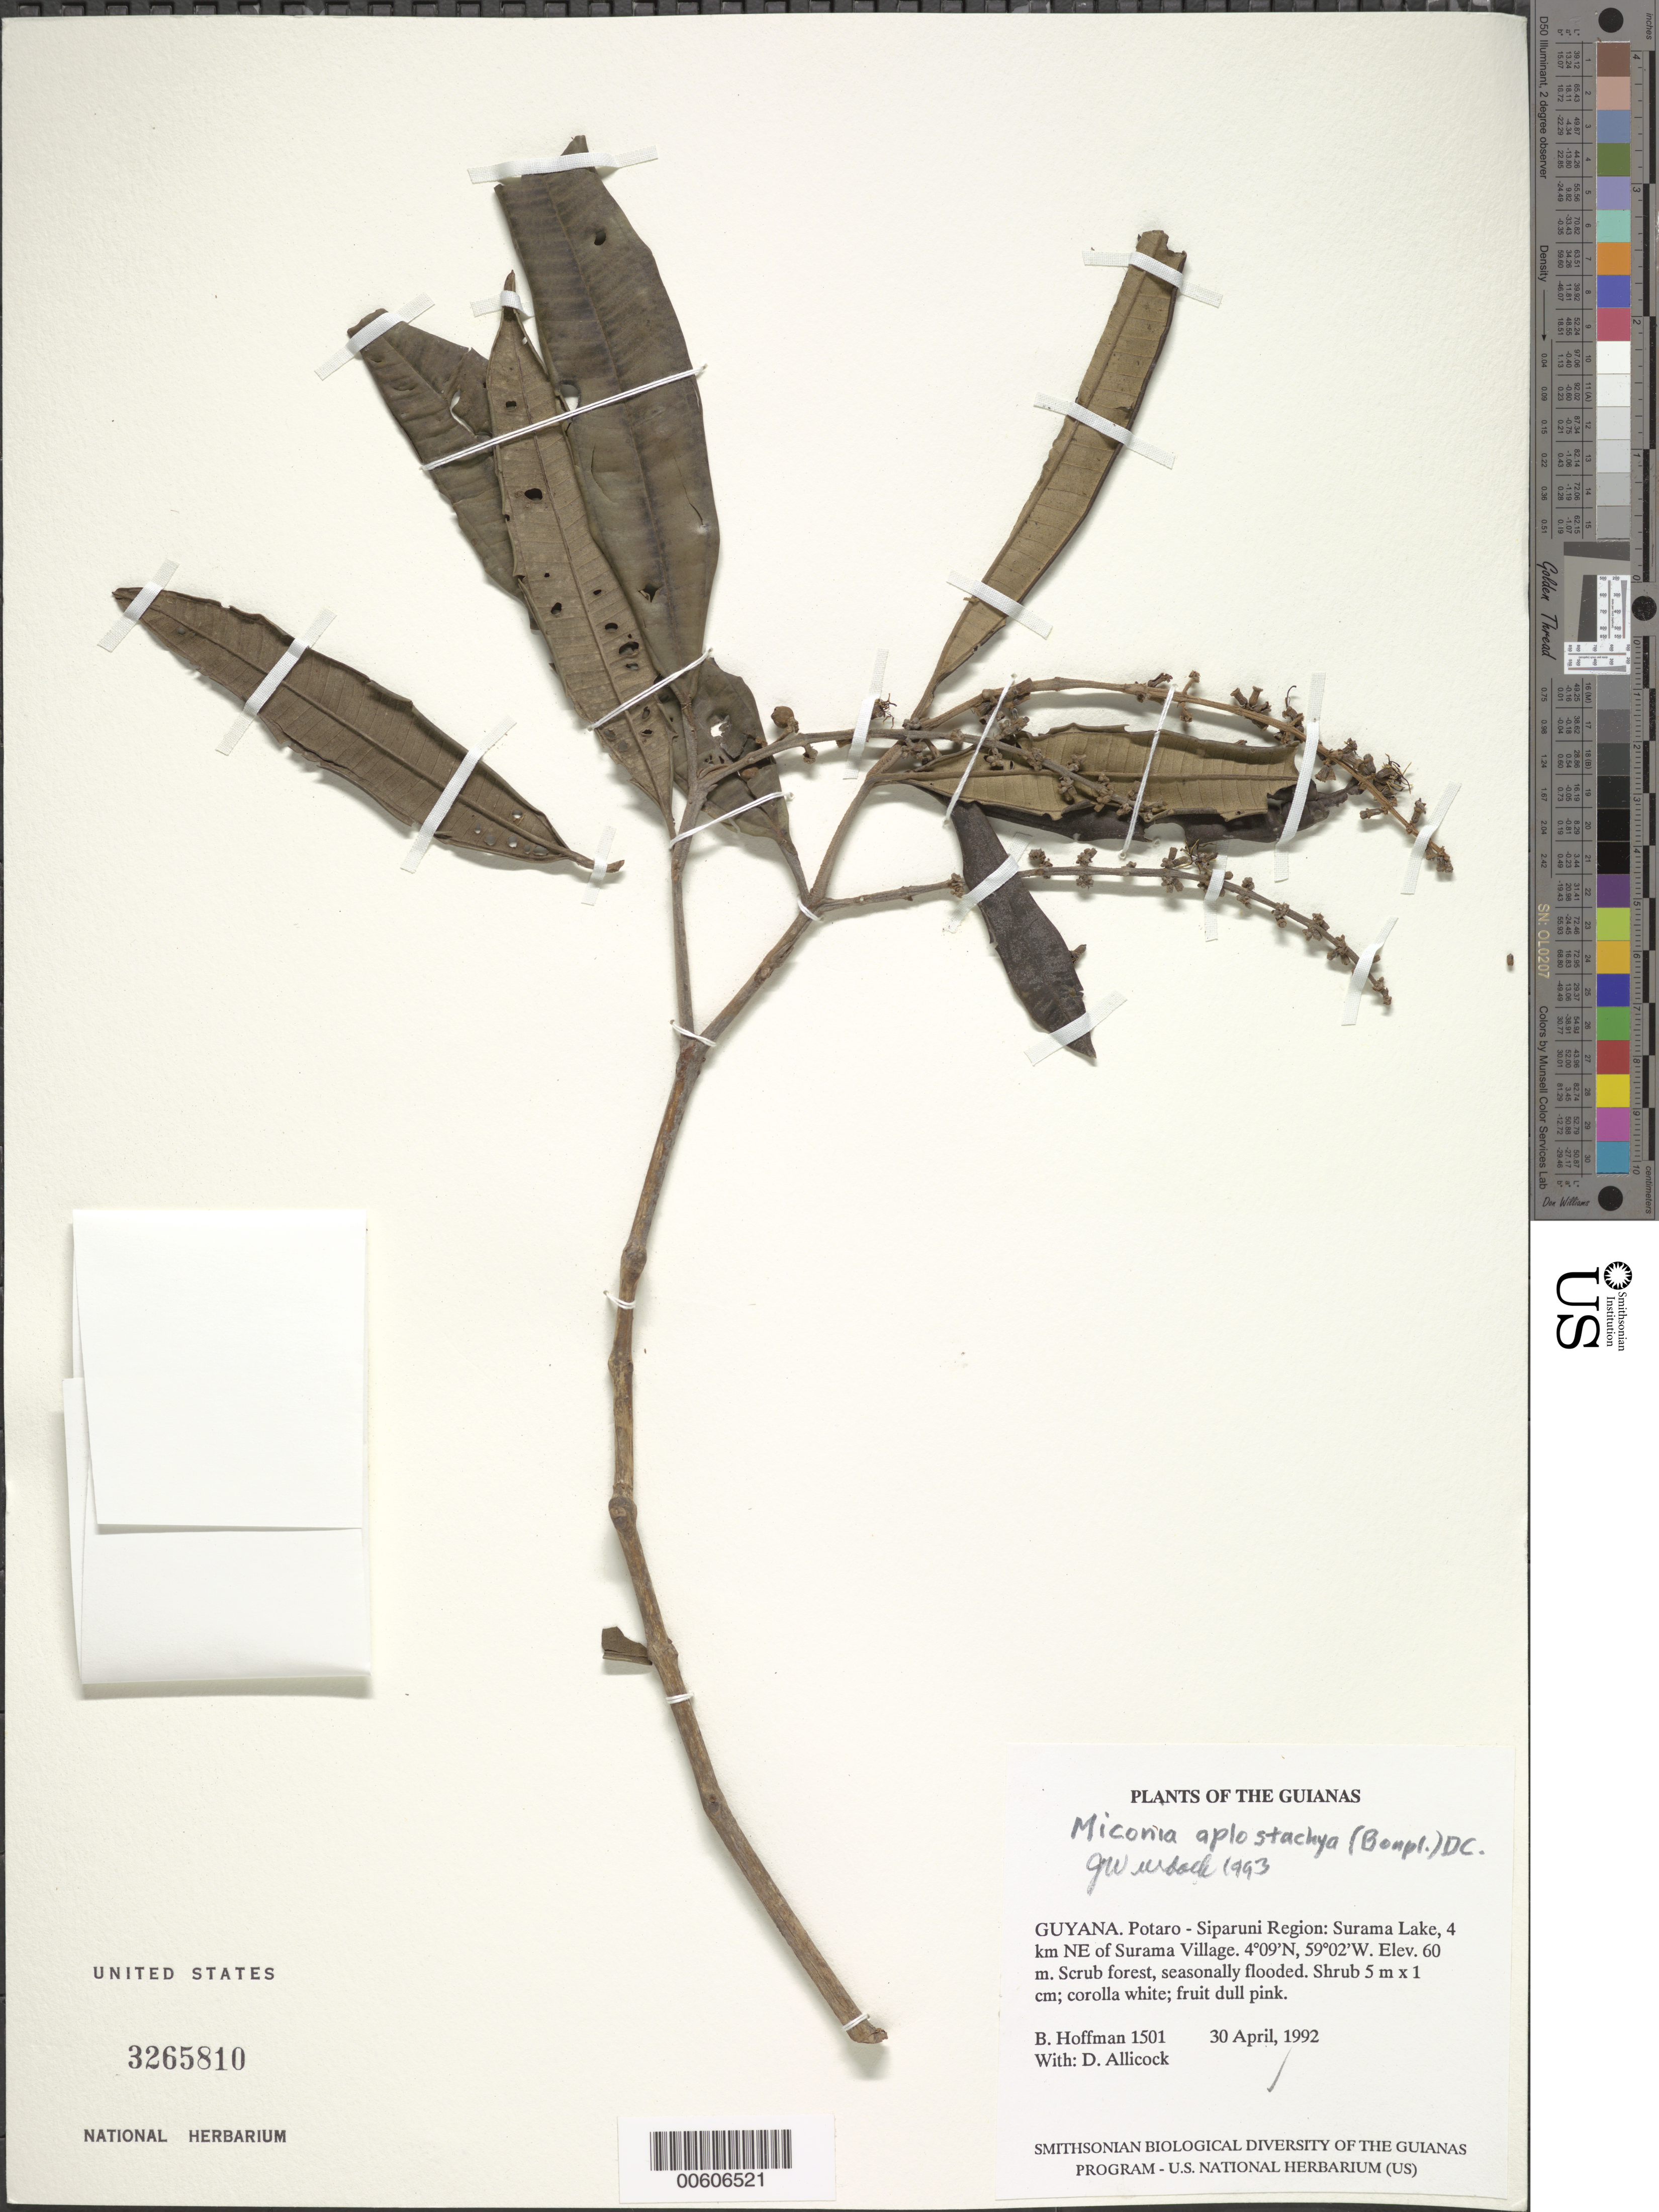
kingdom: Plantae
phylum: Tracheophyta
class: Magnoliopsida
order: Myrtales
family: Melastomataceae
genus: Miconia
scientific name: Miconia aplostachya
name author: (Bonpl.) DC.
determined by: Wurdack, John J., (US), US (UNITED STATES)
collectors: B. Hoffman & D. Allicock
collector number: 1501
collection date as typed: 30 April 1992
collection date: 1992-04-30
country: Guyana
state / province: Potaro-Siparuni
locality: Surama Lake, 4 km NE of Surama village. Iwokrama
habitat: Scrub forest, seasonally flooded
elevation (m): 60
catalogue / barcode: US 3265810